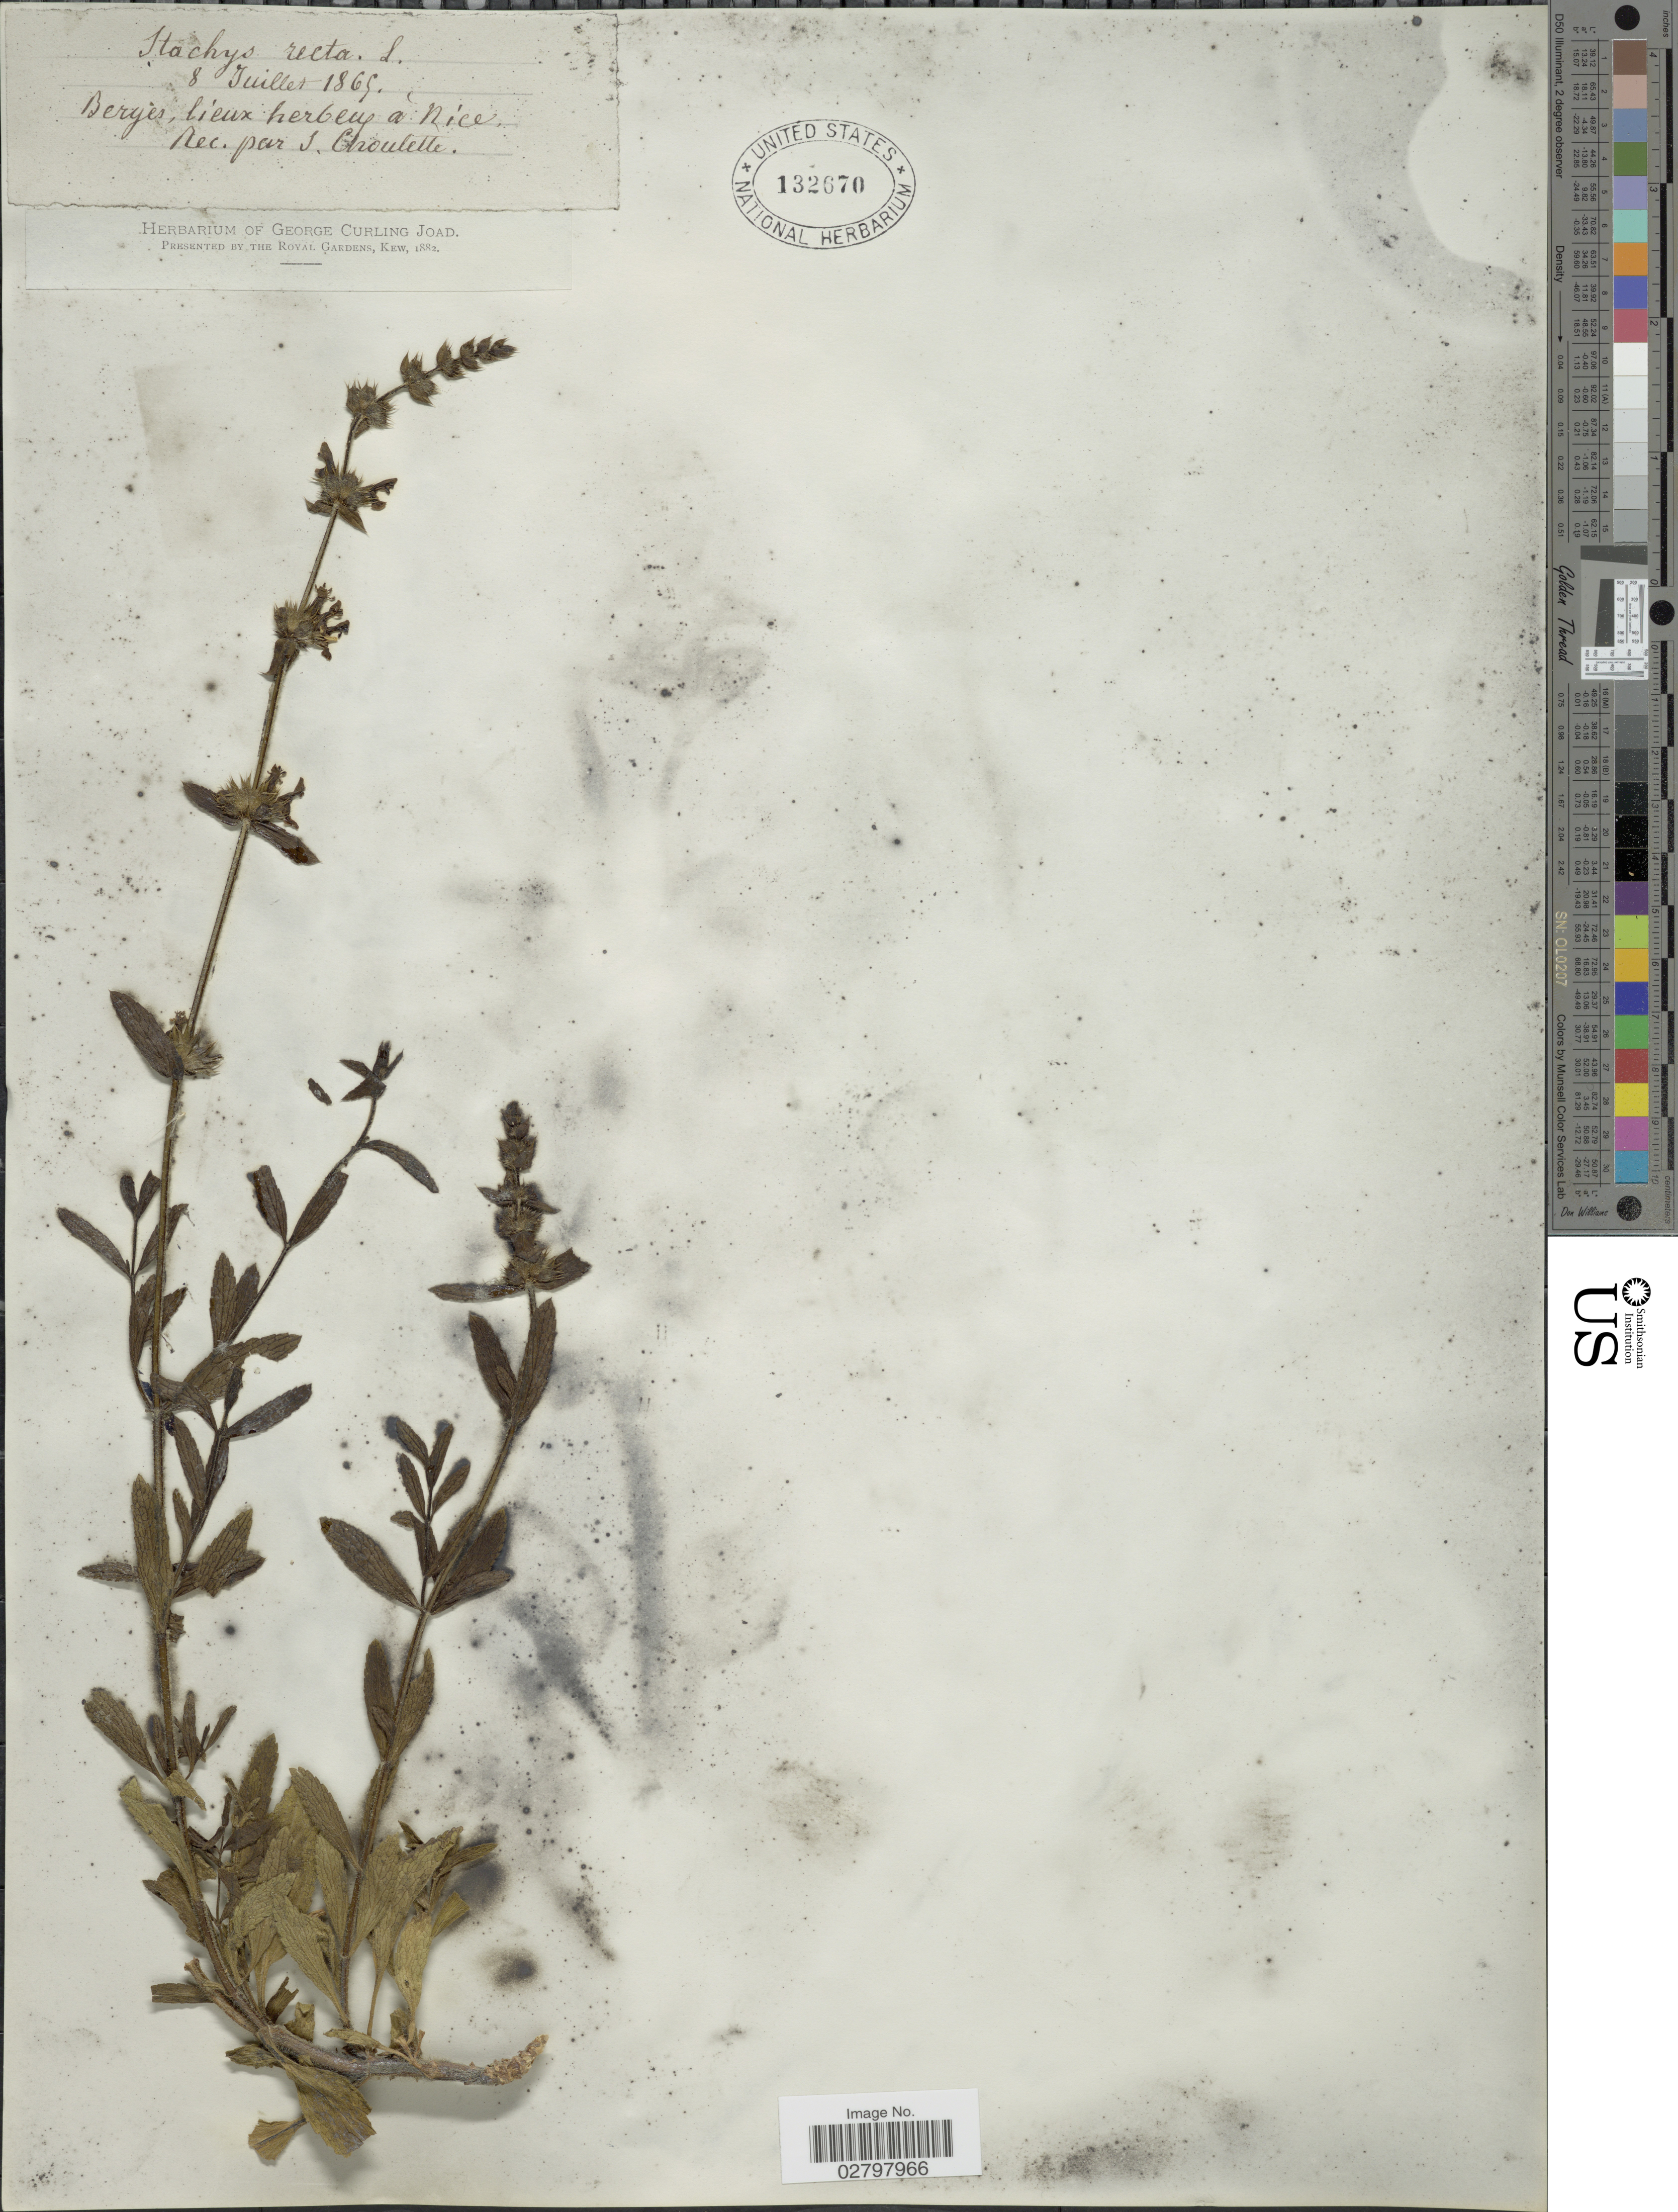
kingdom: Plantae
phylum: Tracheophyta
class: Magnoliopsida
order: Lamiales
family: Lamiaceae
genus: Stachys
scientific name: Stachys recta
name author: L.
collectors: S. Choulette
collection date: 1865-07-08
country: France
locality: Berges, lieux herbeus á Nice.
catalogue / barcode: US 132670